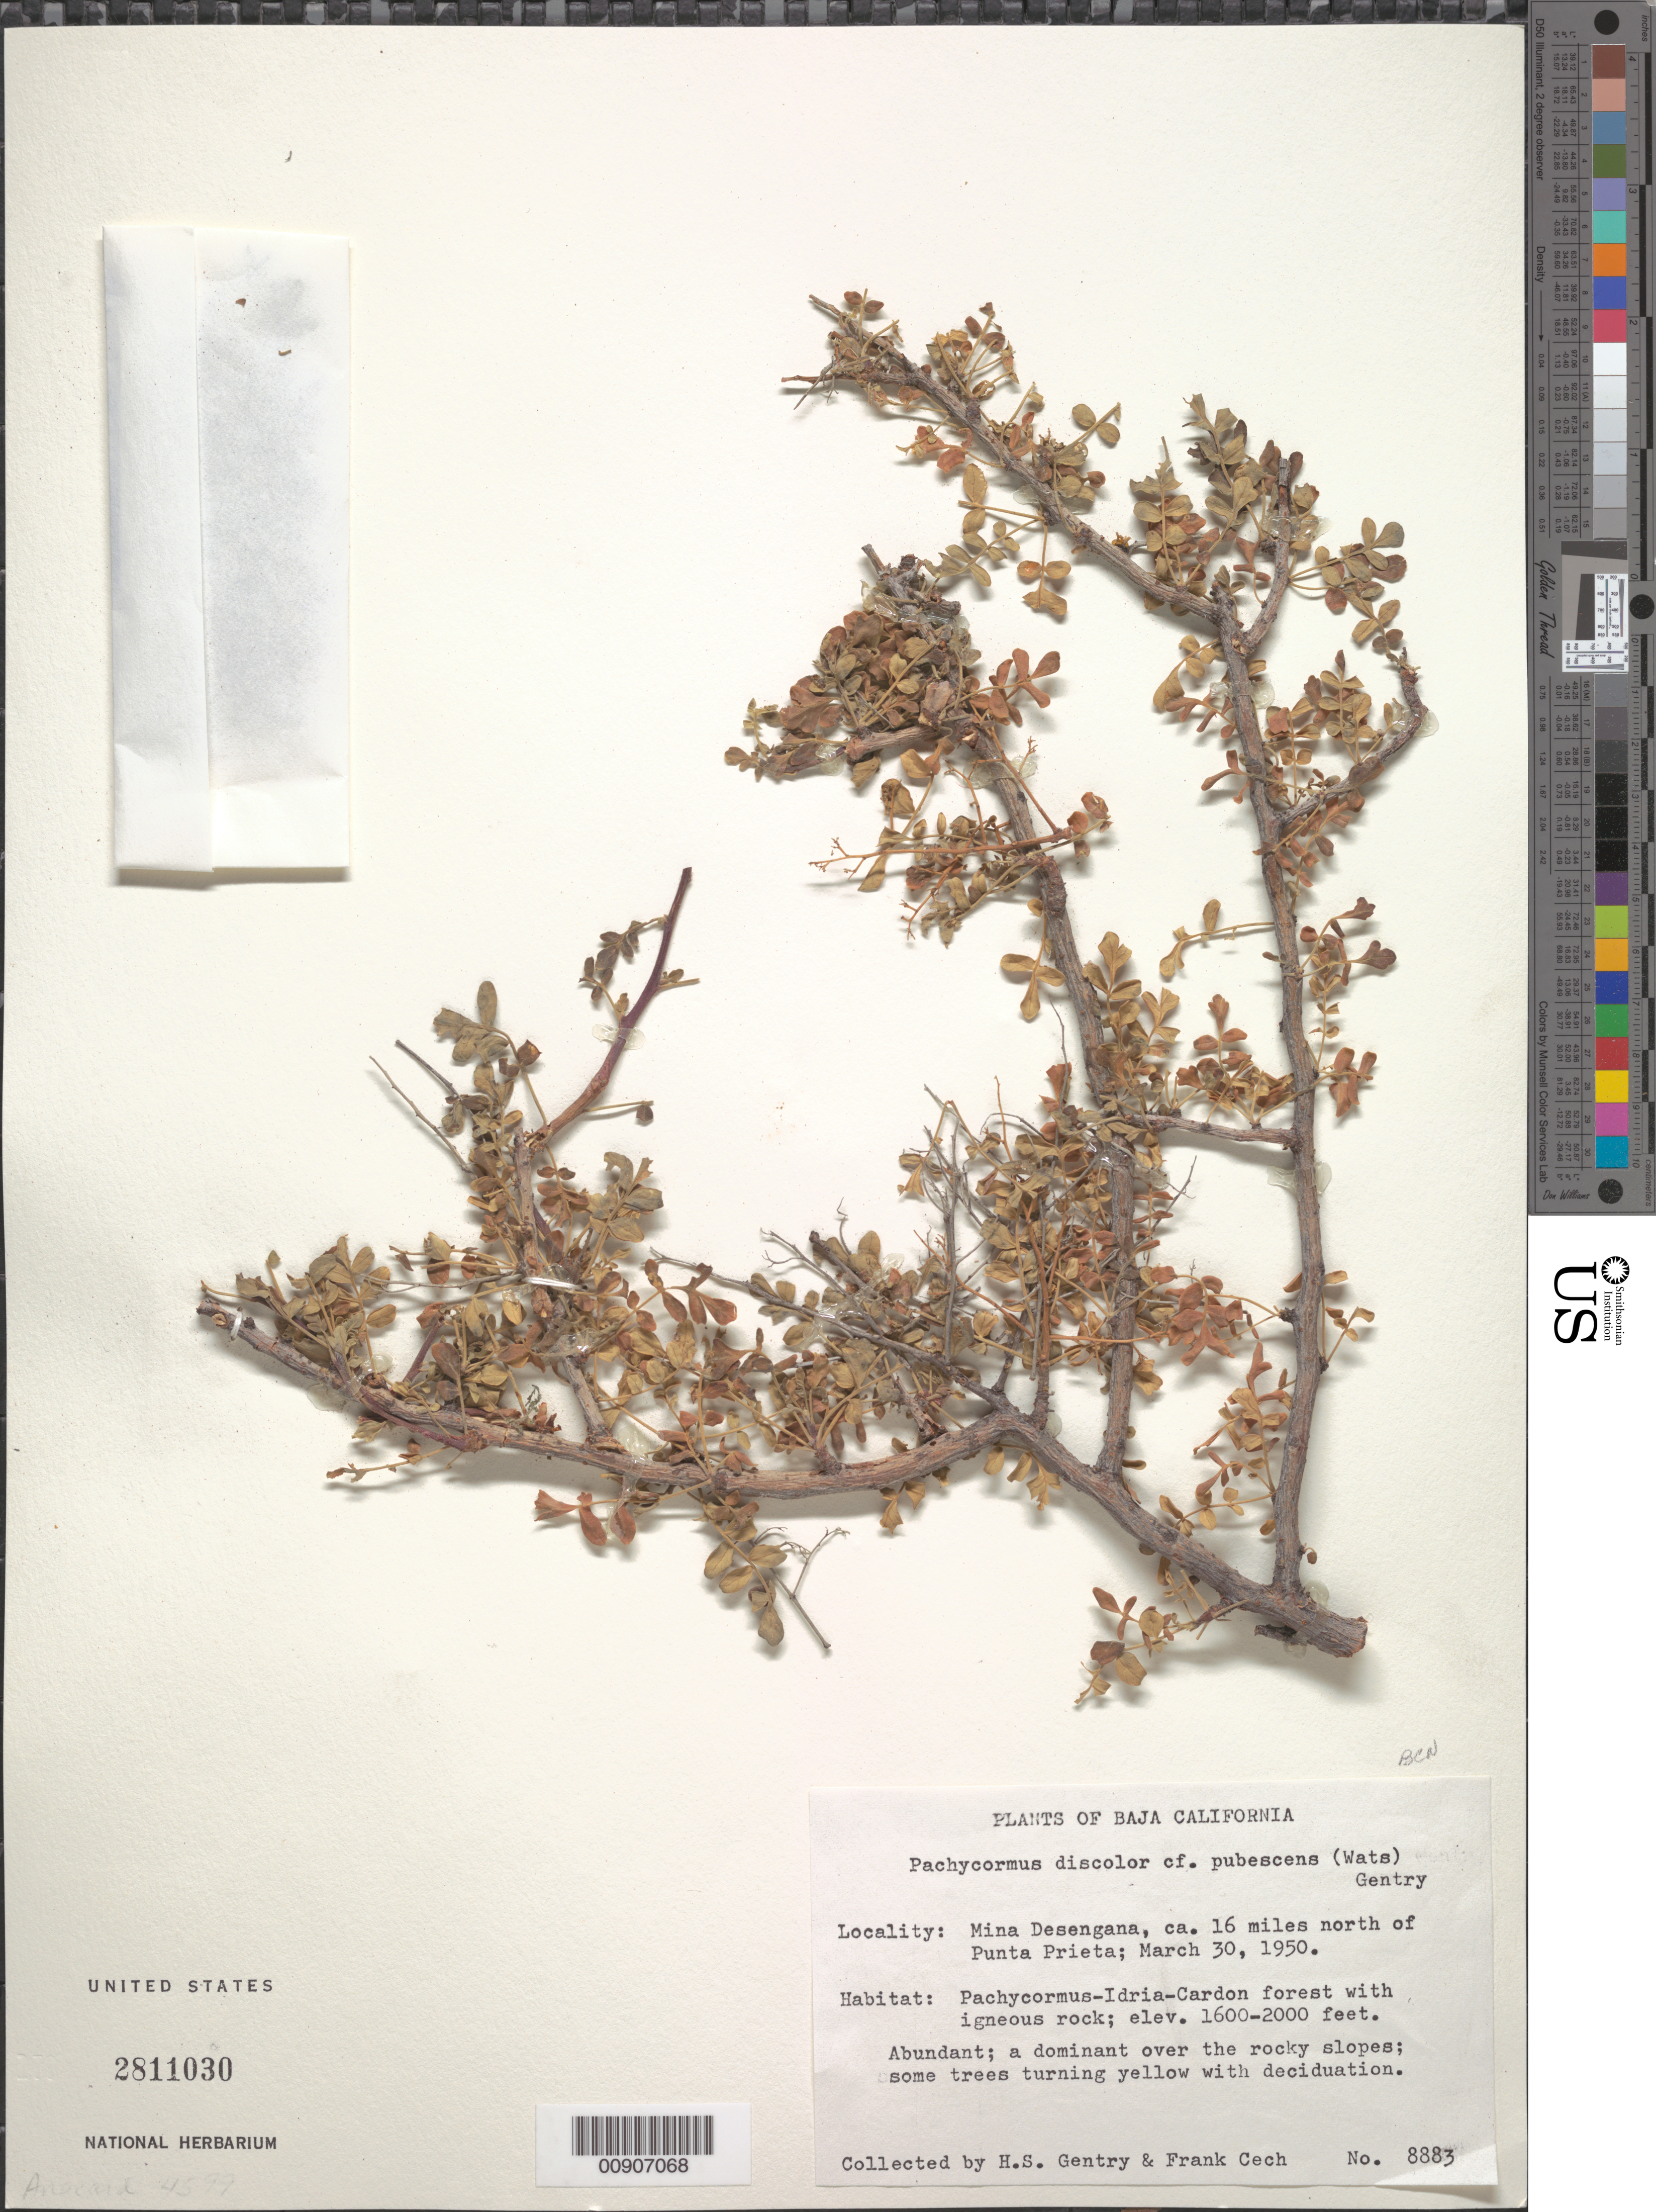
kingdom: Plantae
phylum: Tracheophyta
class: Magnoliopsida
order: Sapindales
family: Anacardiaceae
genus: Pachycormus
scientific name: Pachycormus discolor var. pubescens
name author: (S. Watson) Gentry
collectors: H. S. Gentry & F. Cech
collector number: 8883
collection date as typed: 30 Mar 1950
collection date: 1950-03-30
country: Mexico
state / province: Baja California Norte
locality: Mina Desengana, ca. 16 miles north of Punta Prieta.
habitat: Pachycormus-Idria-Cardon forest with igneous rock.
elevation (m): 488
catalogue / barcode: US 2811030